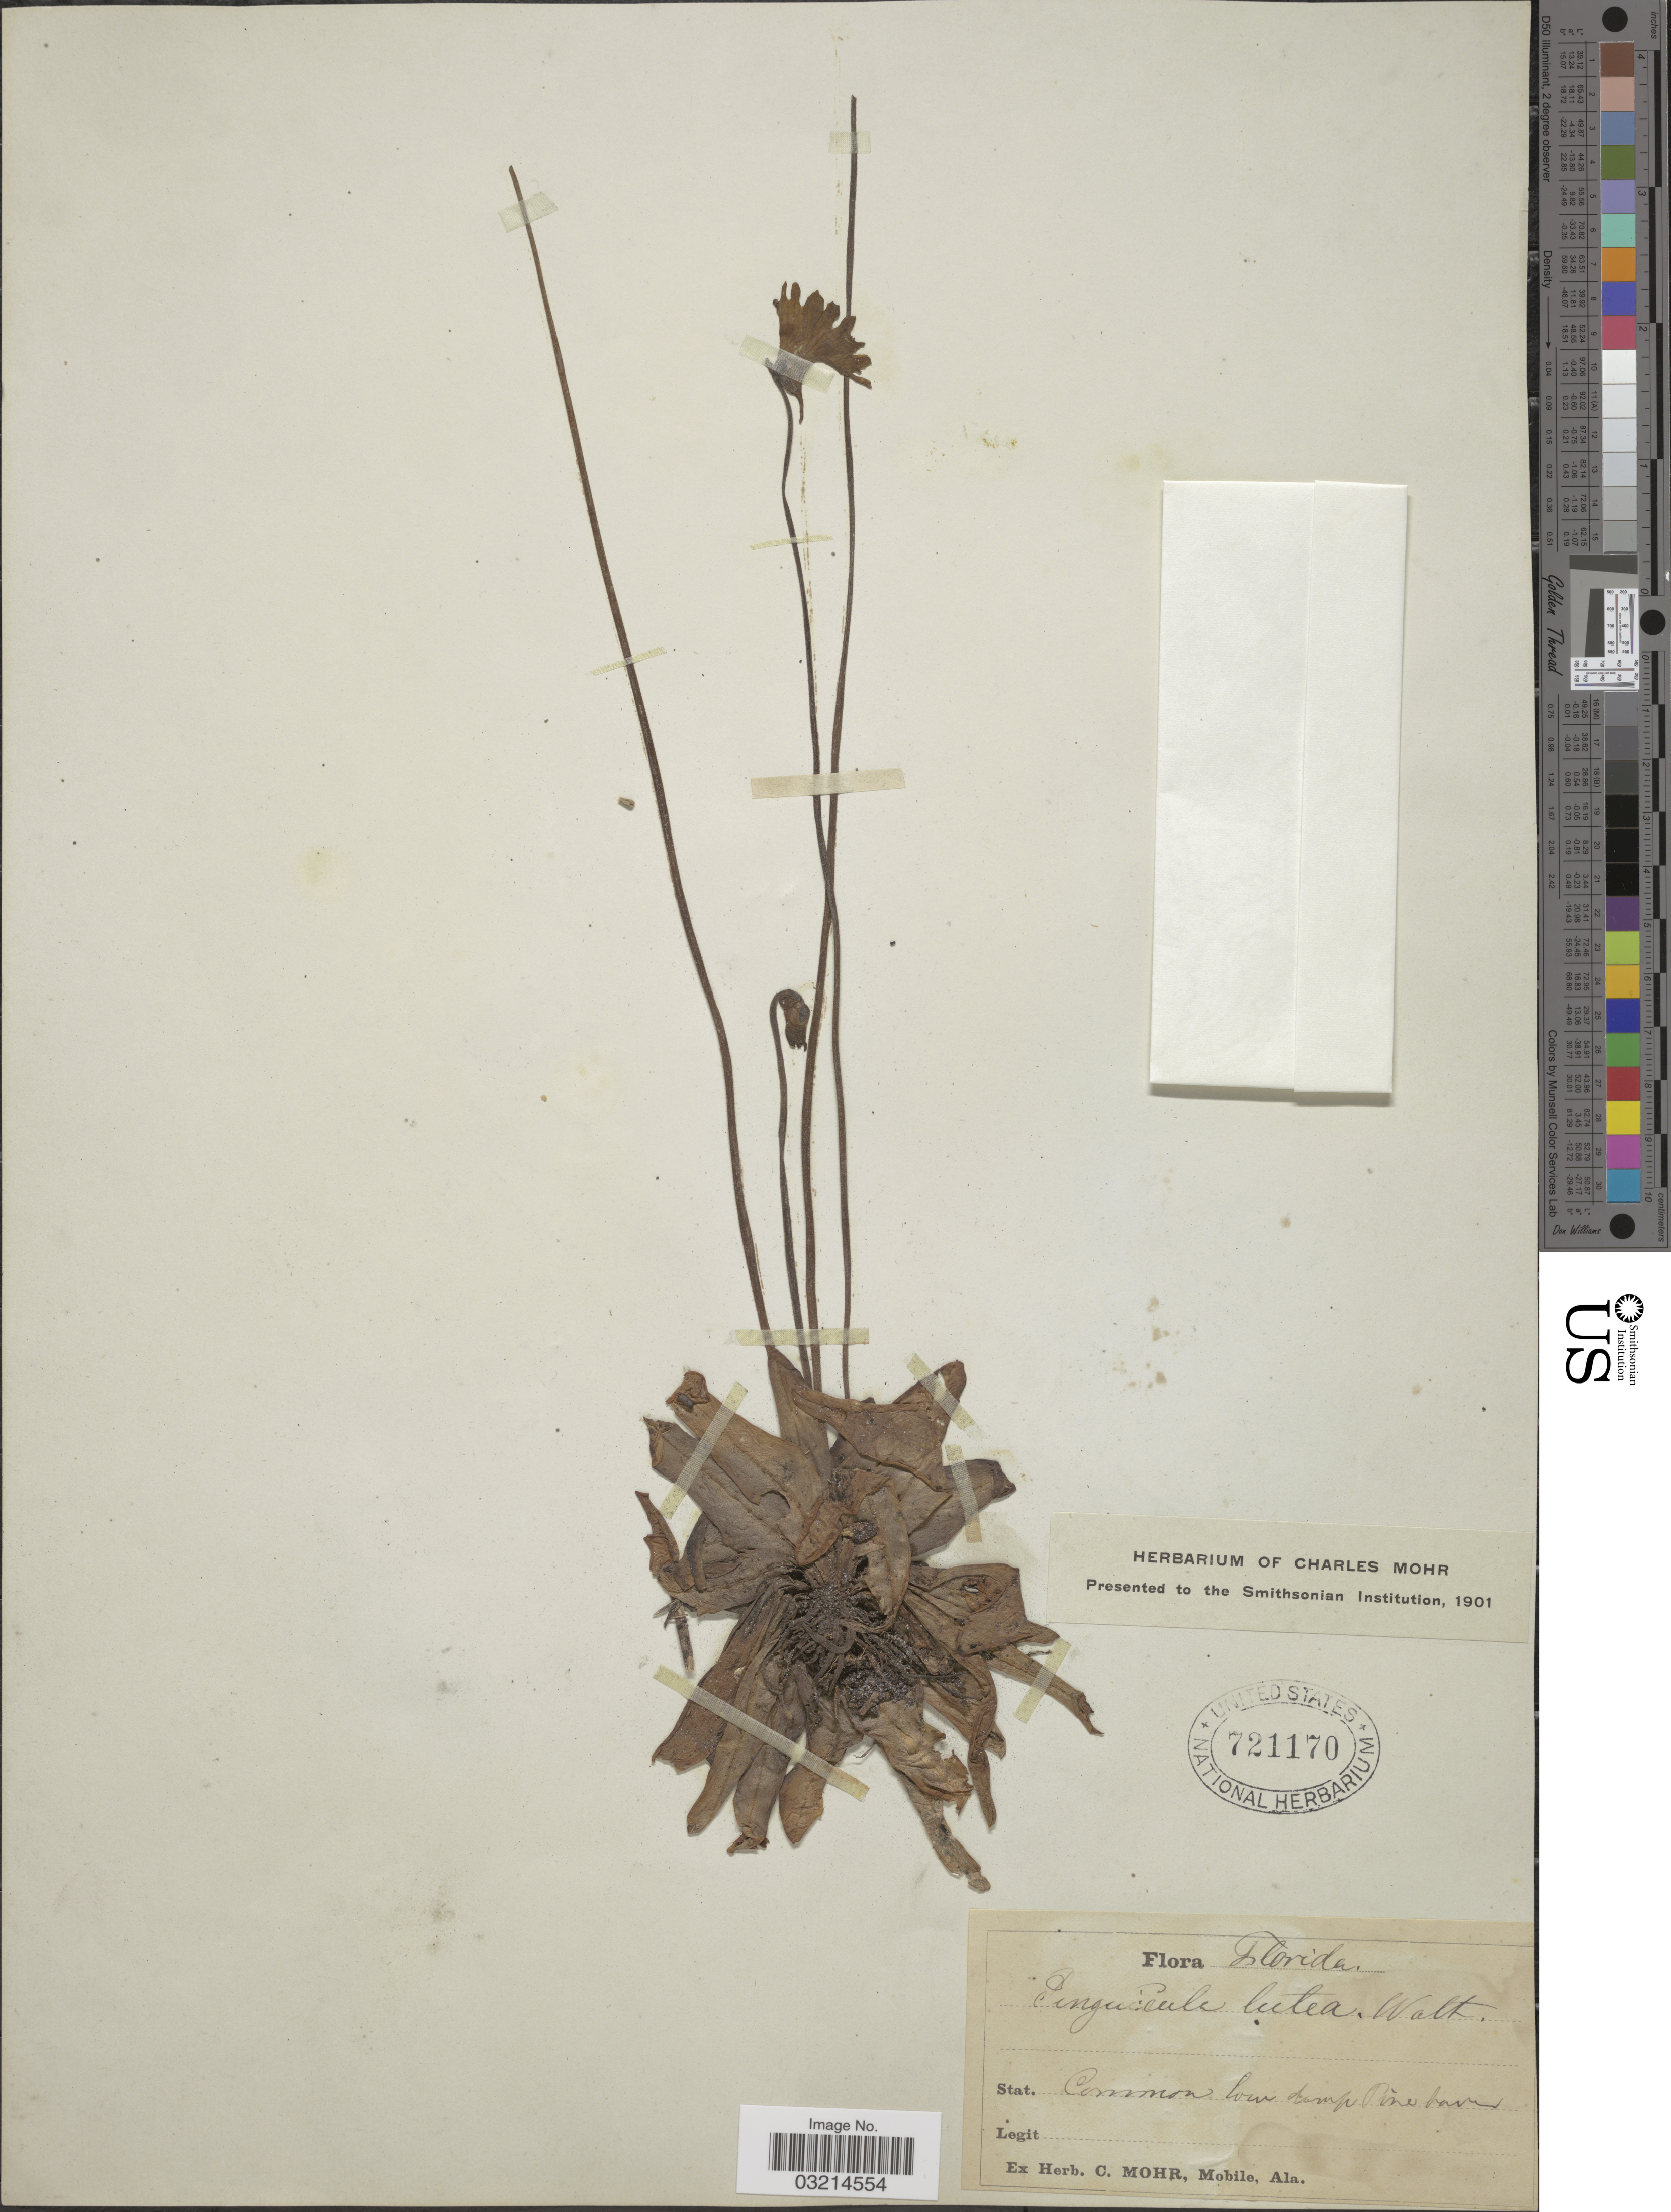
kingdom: Plantae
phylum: Tracheophyta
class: Magnoliopsida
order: Lamiales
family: Lentibulariaceae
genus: Pinguicula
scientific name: Pinguicula lutea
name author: Walter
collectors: C. T. Mohr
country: United States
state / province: Florida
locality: Stat. Common low damp Pine barren.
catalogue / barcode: US 721170